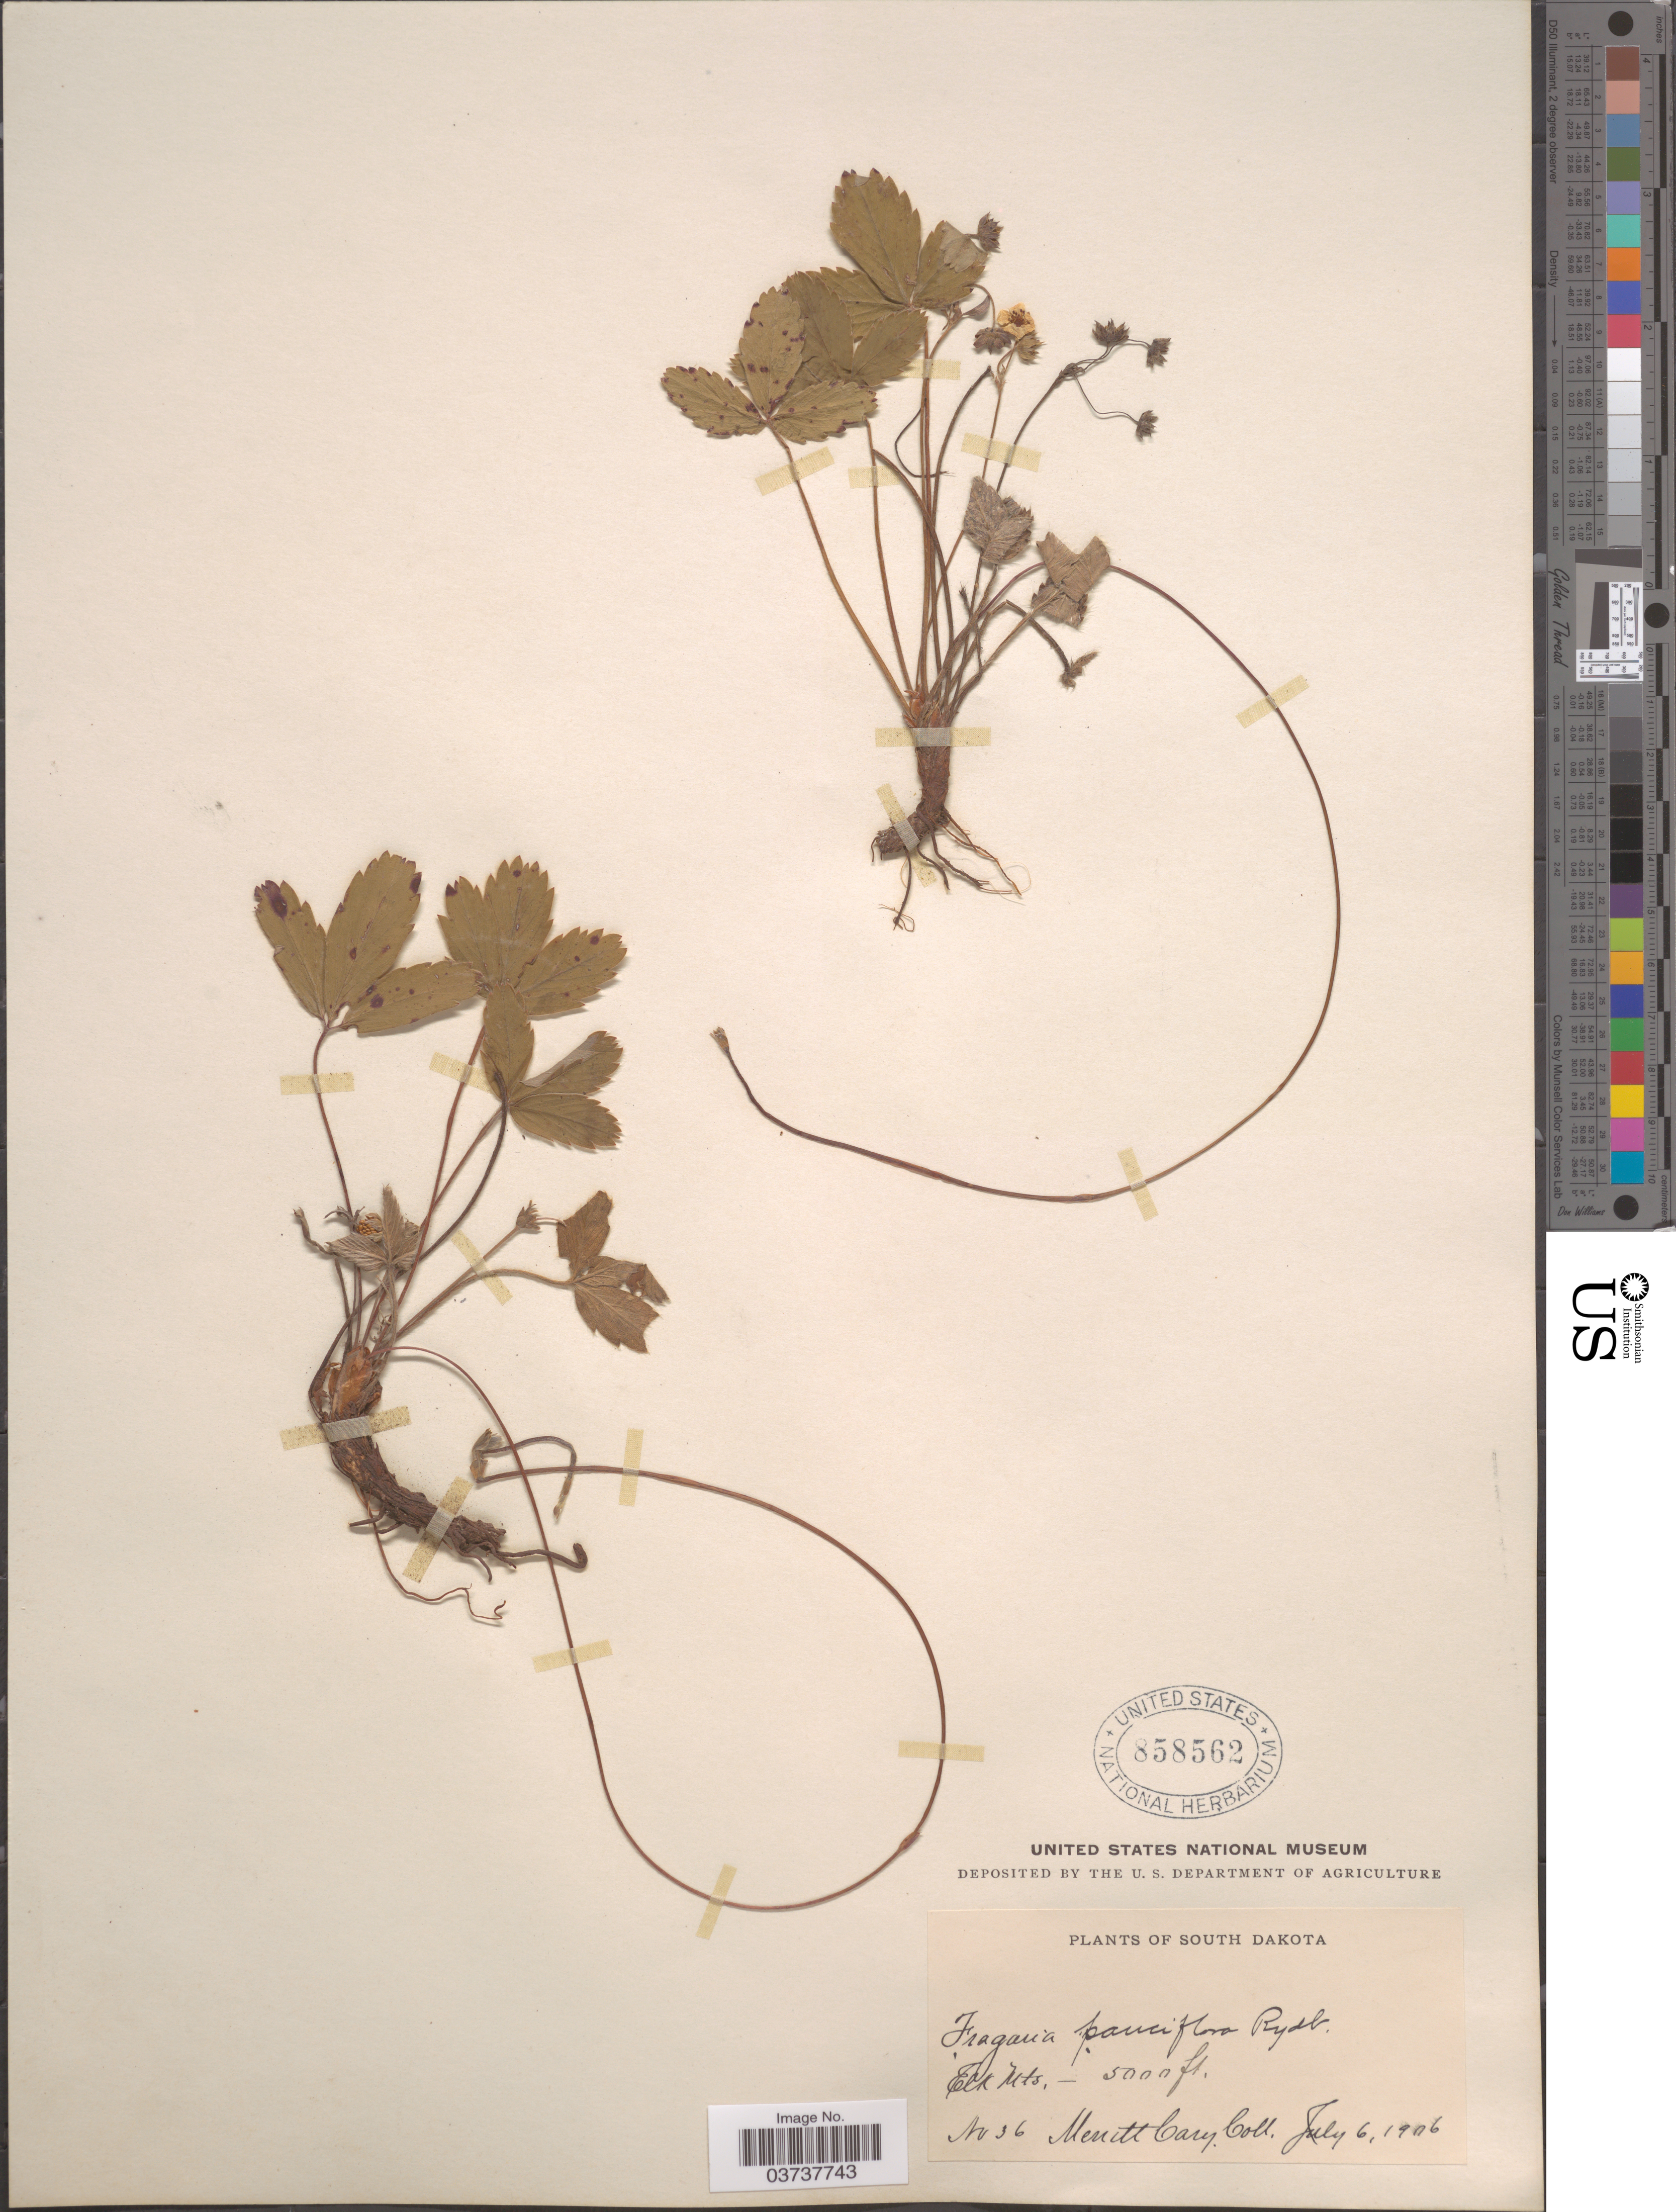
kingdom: Plantae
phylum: Tracheophyta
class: Magnoliopsida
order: Rosales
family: Rosaceae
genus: Fragaria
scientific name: Fragaria virginiana subsp. glauca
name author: (S. Watson) Staudt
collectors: M. Cary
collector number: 36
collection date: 1906-07-06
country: United States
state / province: South Dakota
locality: Elk Mts.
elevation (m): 1524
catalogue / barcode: US 858562